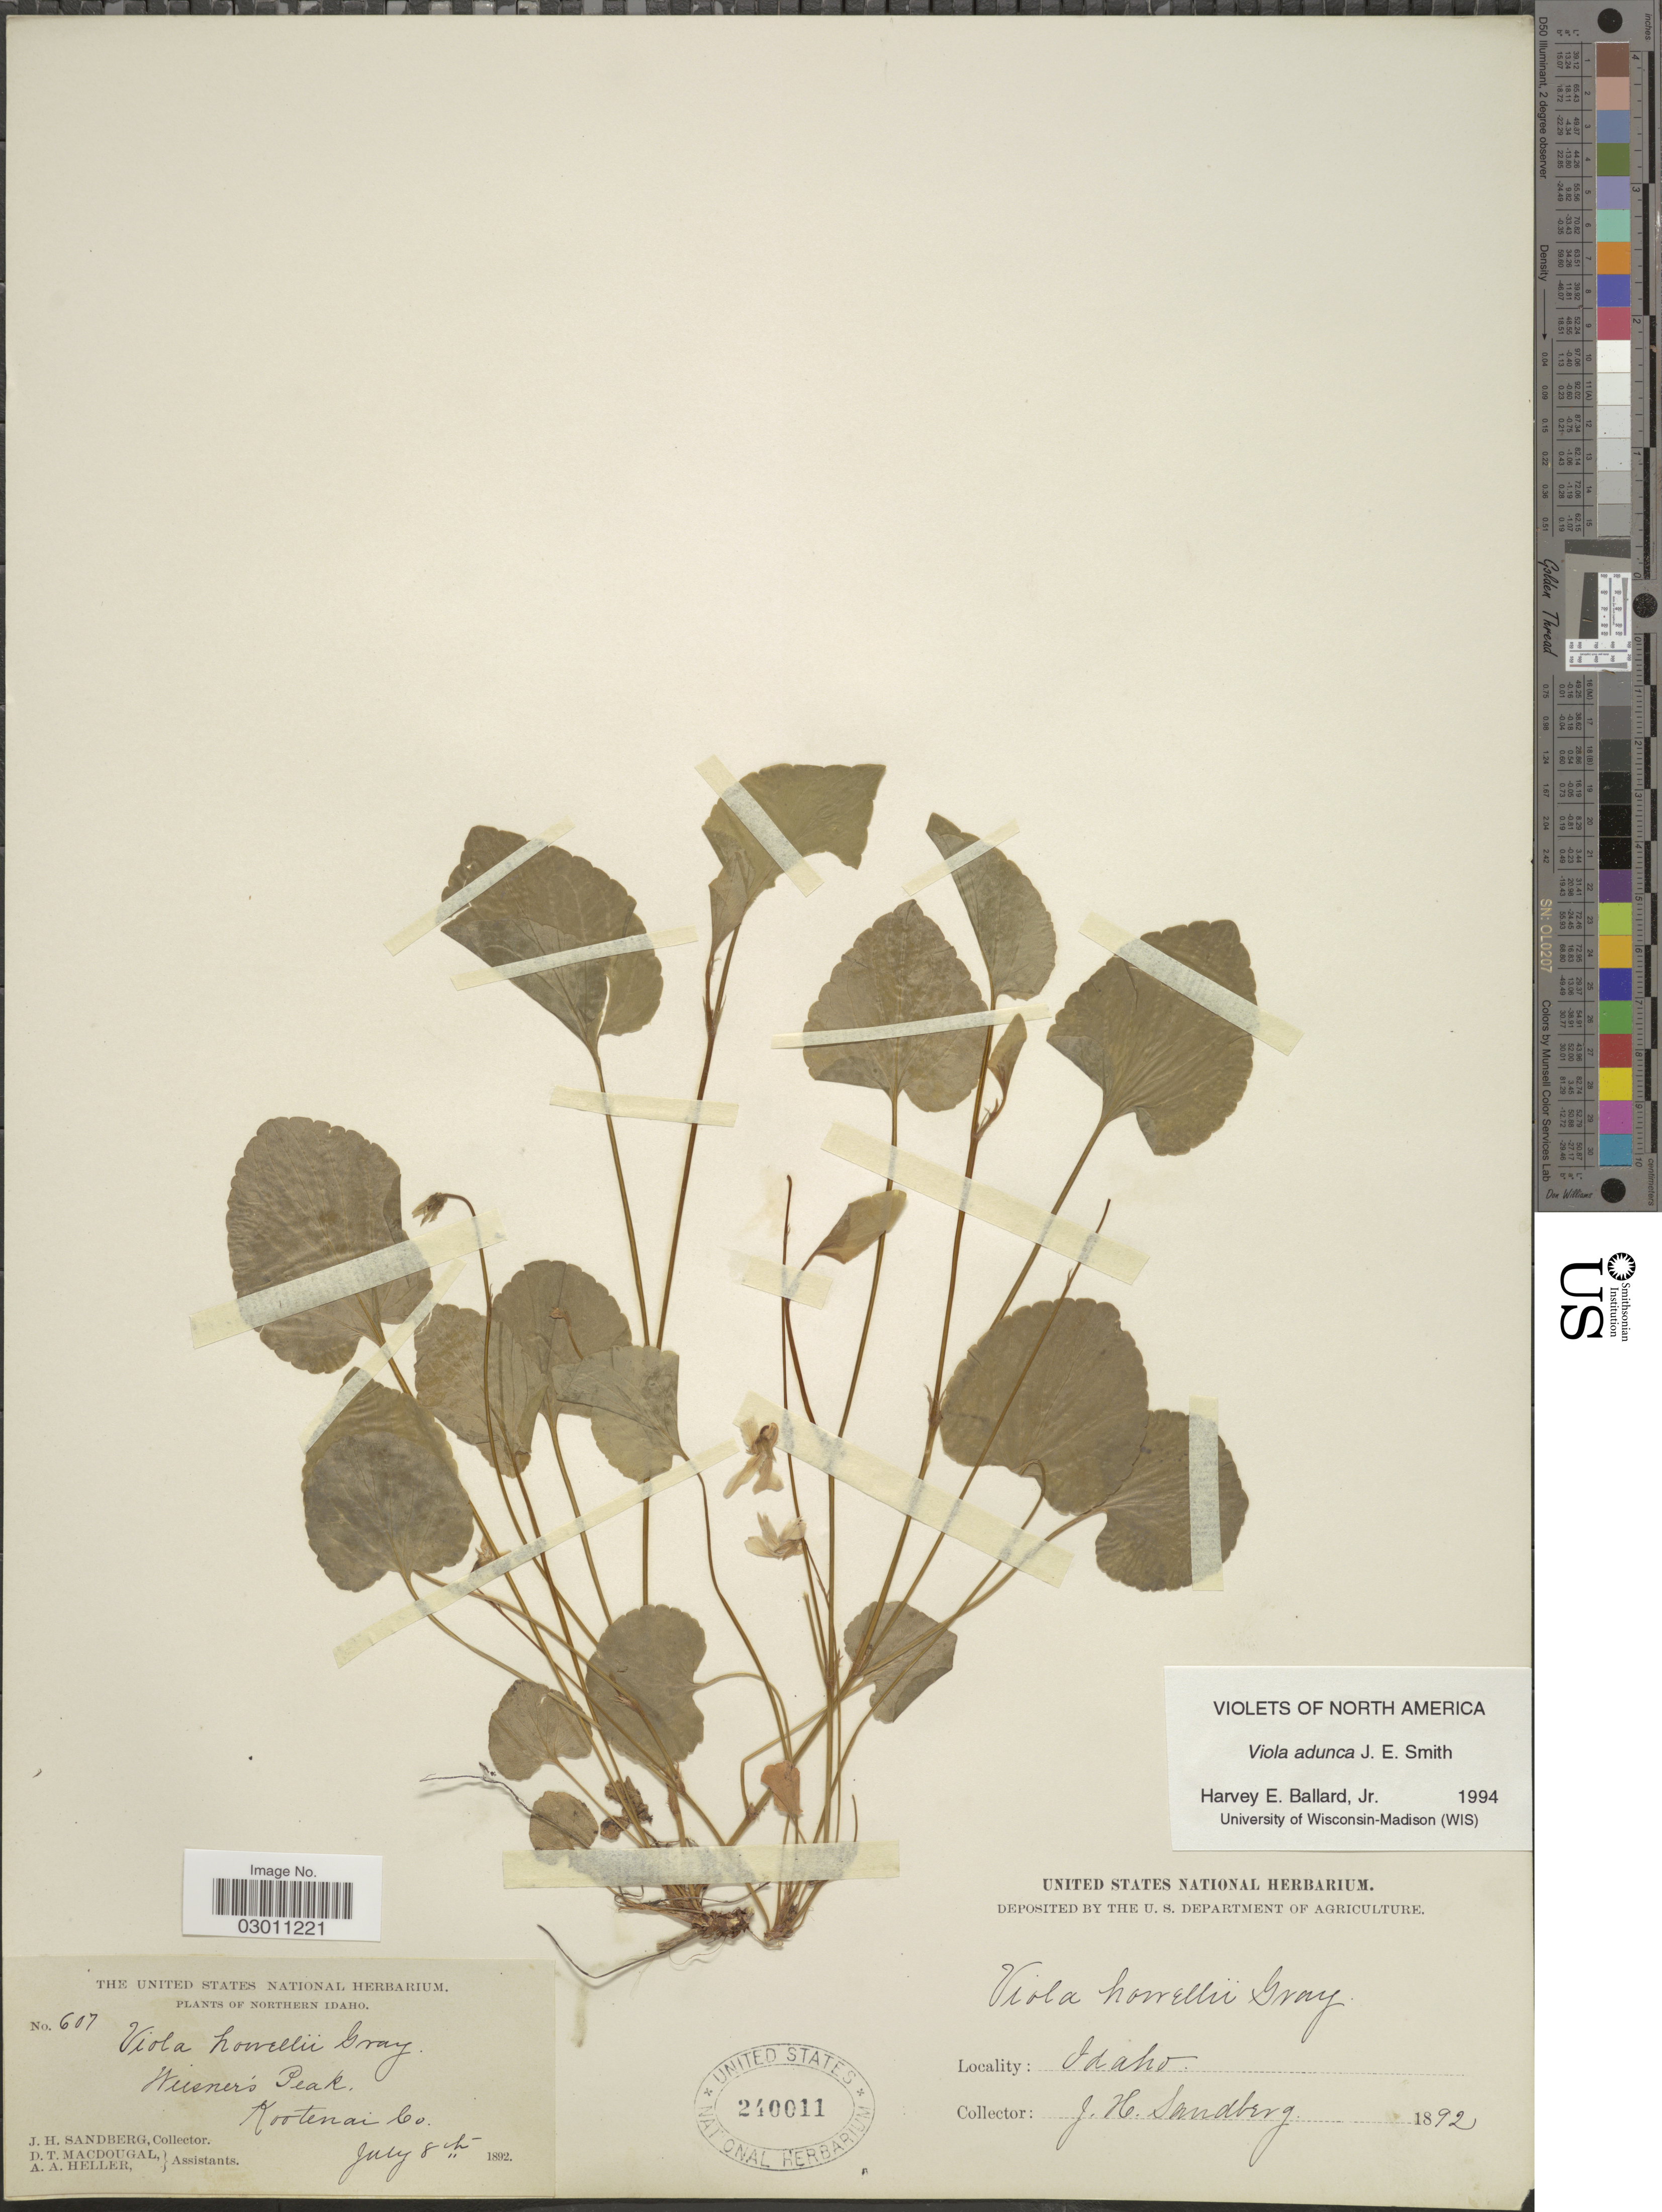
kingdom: Plantae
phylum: Tracheophyta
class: Magnoliopsida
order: Malpighiales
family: Violaceae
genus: Viola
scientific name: Viola adunca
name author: Sm.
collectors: J. H. Sandberg, D. T. MacDougal & A. A. Heller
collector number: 607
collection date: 1892-07-08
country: United States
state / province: Idaho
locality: Northern Idaho. Weisner's Peak. Kootenai Co.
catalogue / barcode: US 240011